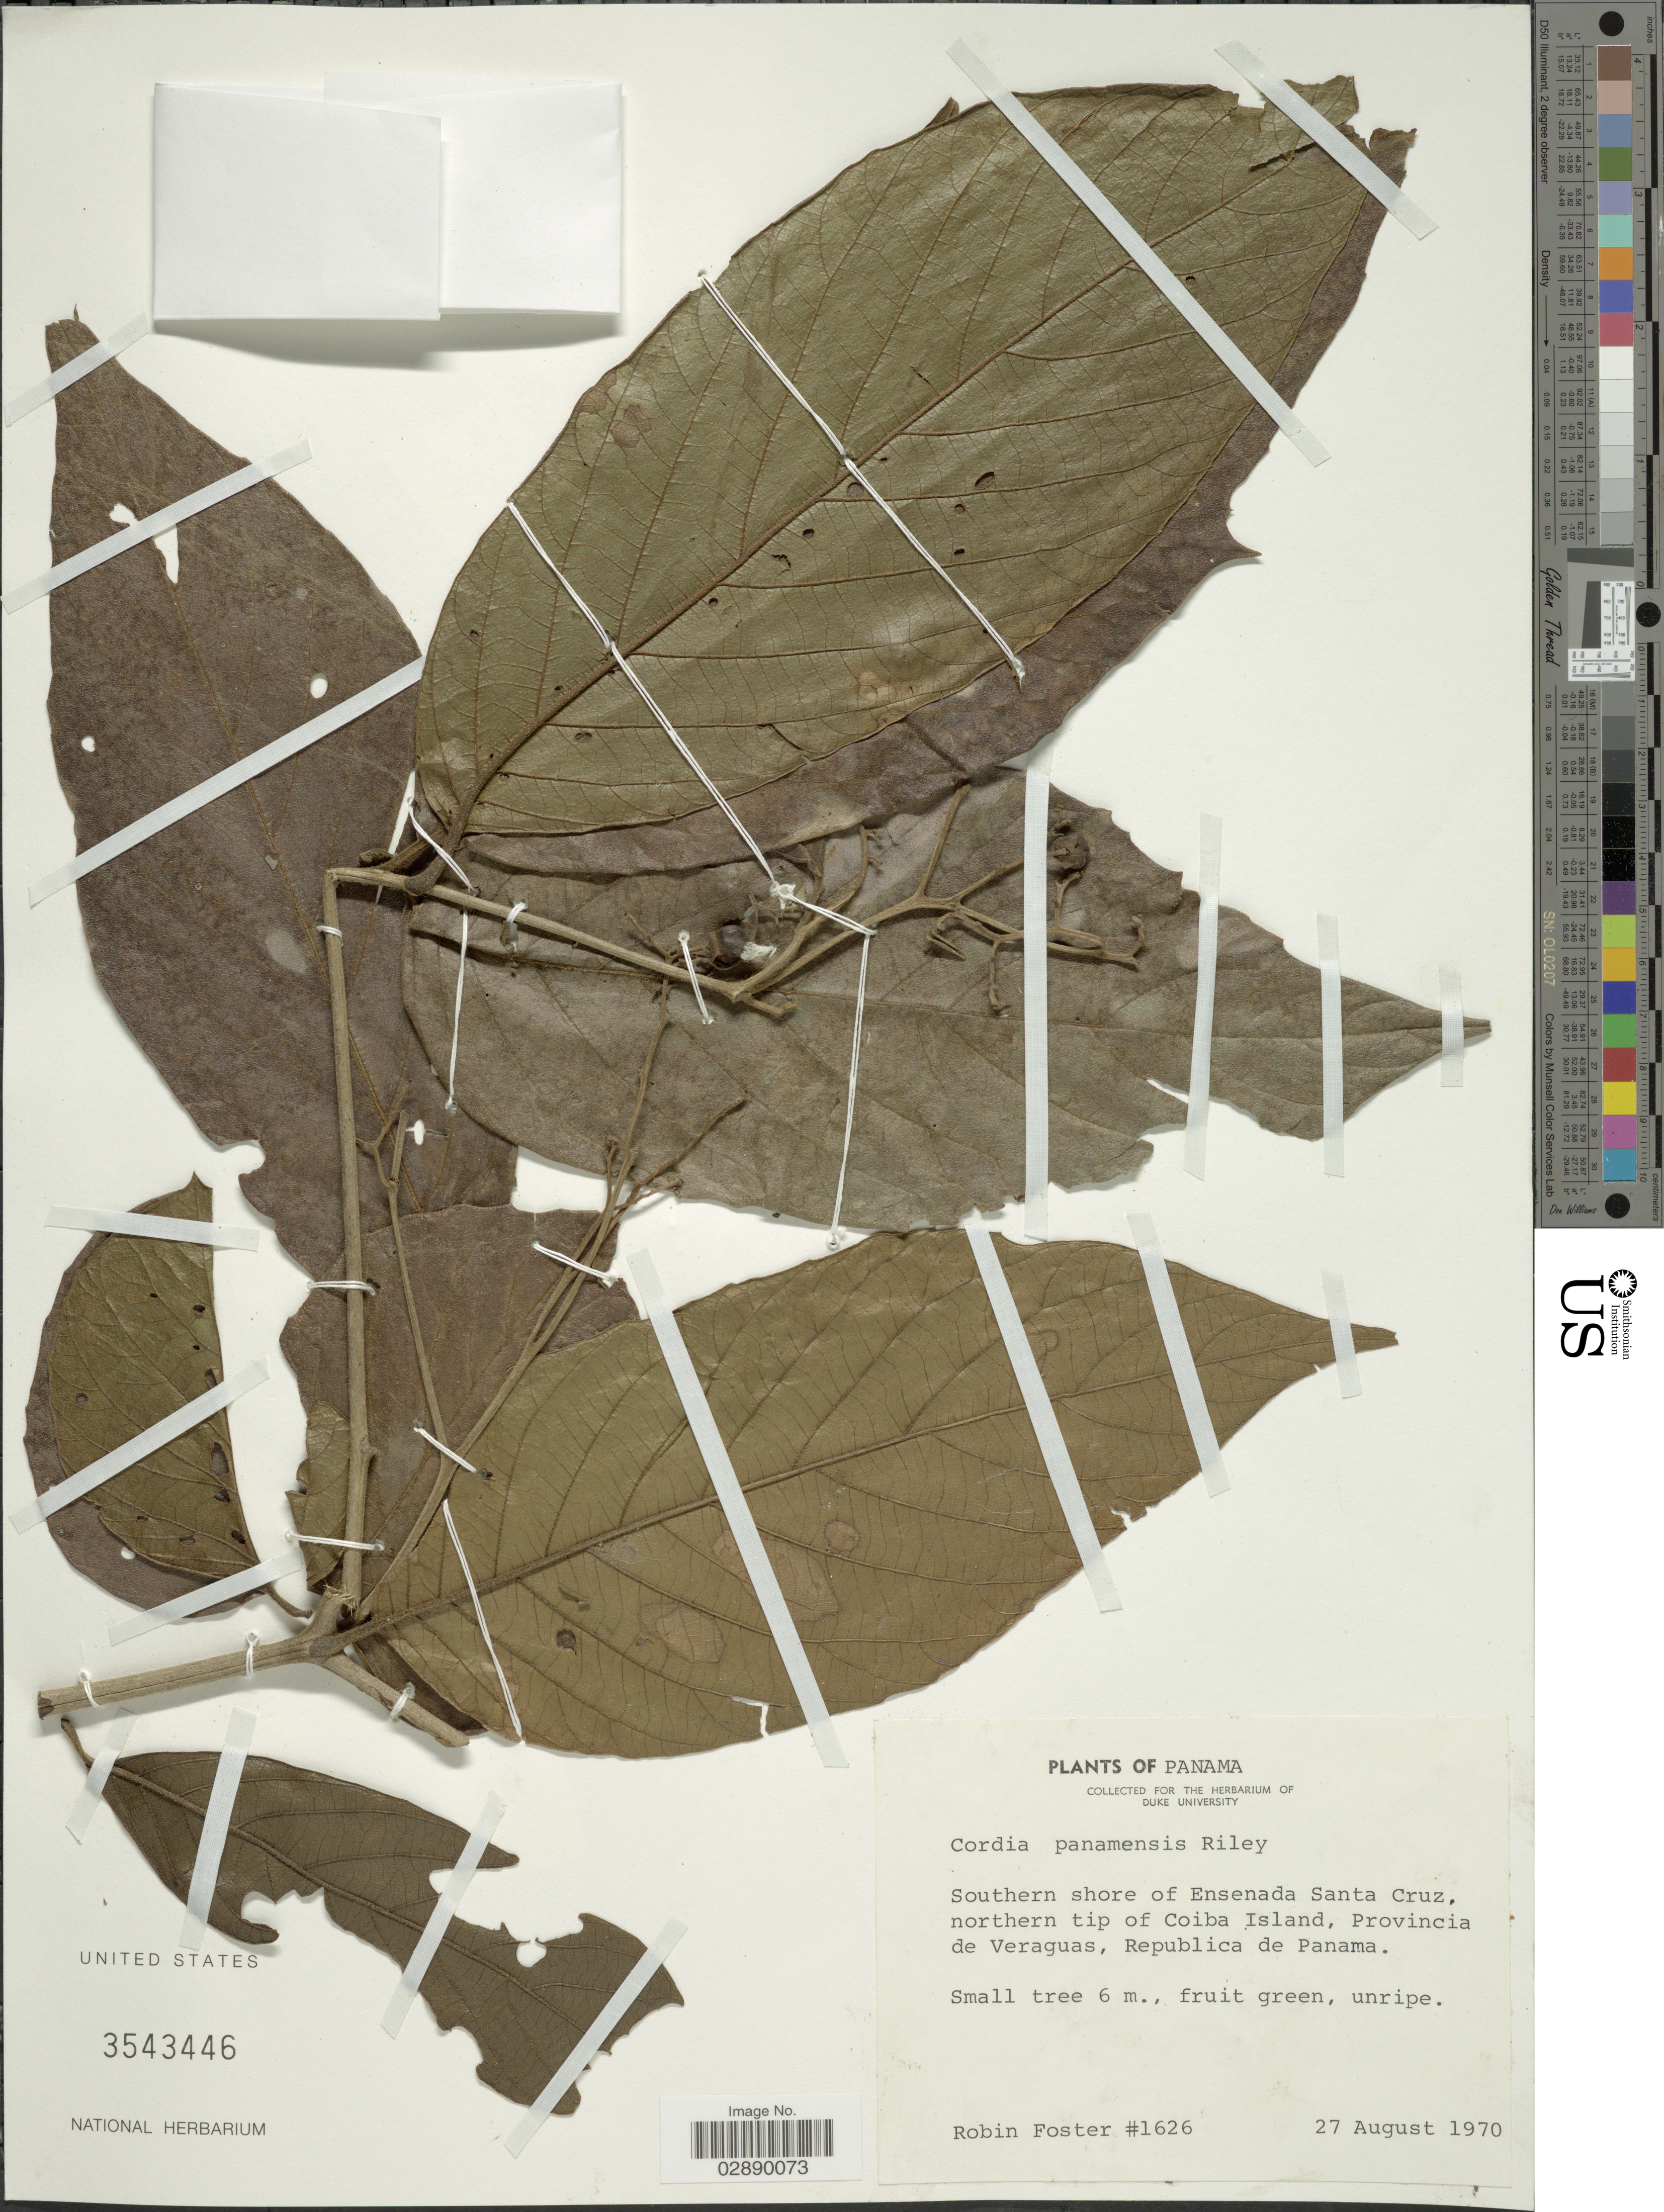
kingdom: Plantae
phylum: Tracheophyta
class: Magnoliopsida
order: Boraginales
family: Cordiaceae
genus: Cordia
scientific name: Cordia panamensis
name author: L. Riley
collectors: R. B. Foster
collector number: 1626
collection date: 1970-08-27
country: Panama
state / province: Veraguas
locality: Southern shore of Ensenada Santa Cruz, northern tip of Coiba Island, Provincia de Veraguas, Republica de Panama.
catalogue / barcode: US 3543446